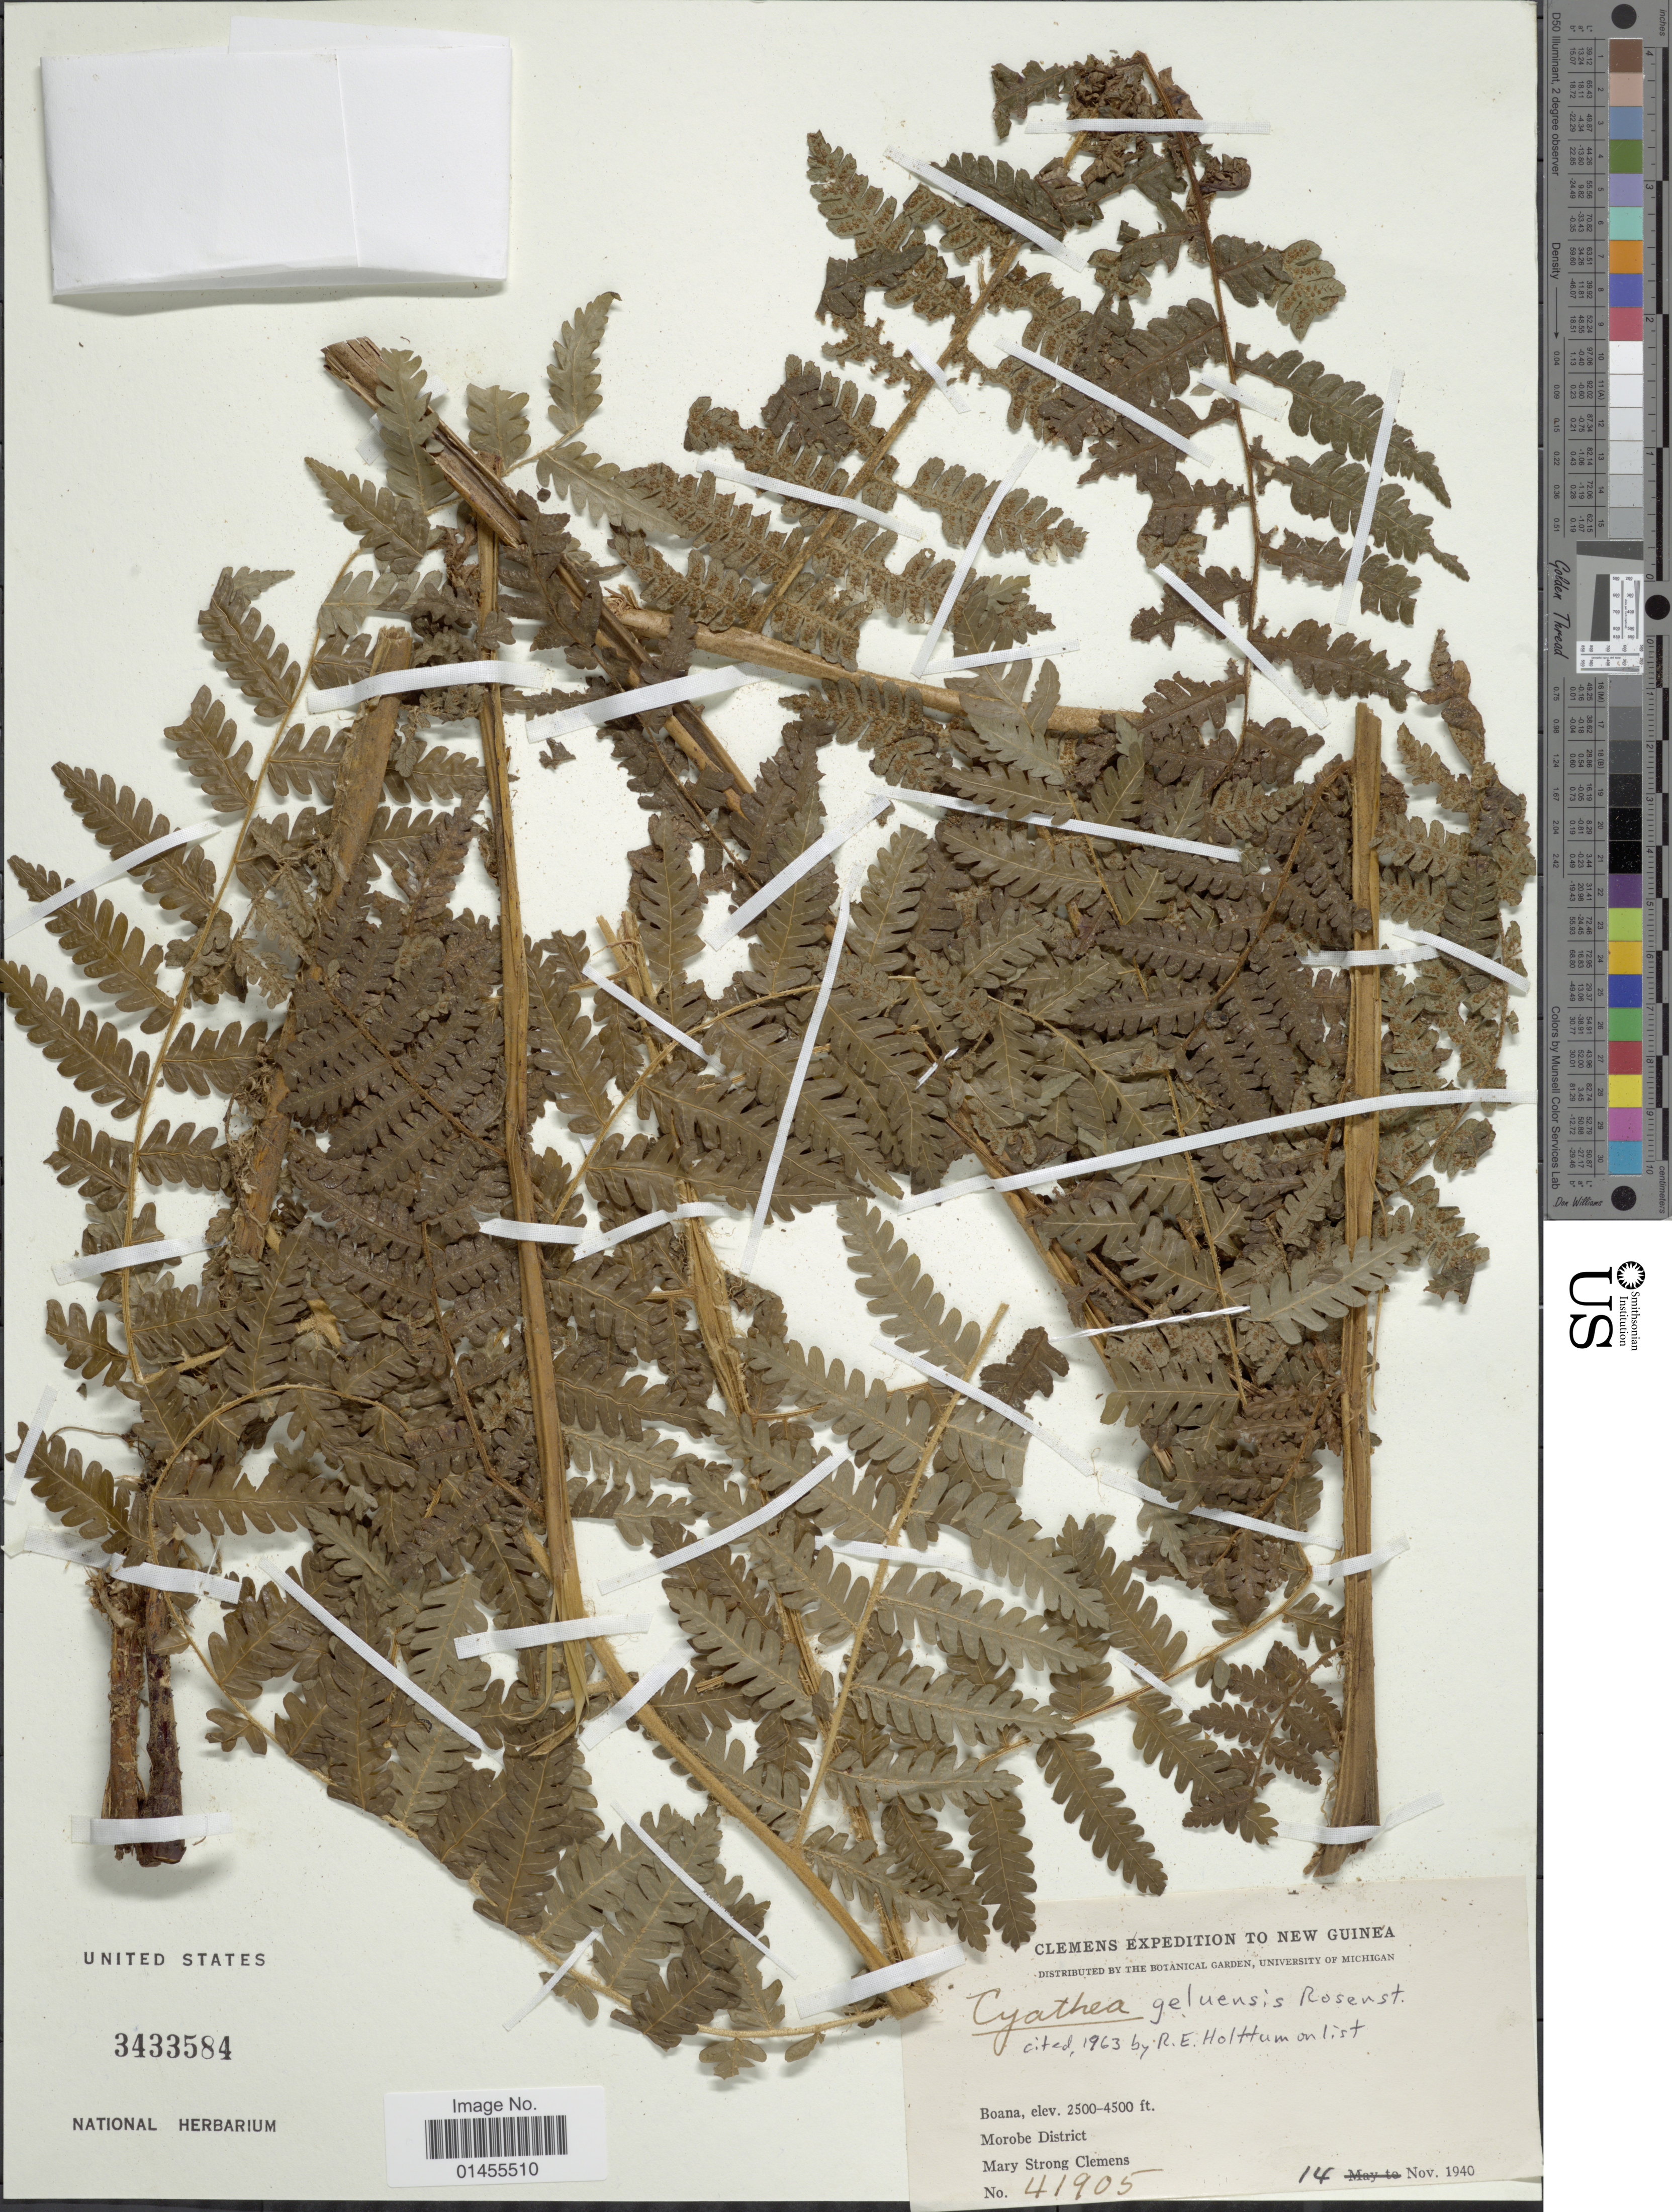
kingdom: Plantae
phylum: Tracheophyta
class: Polypodiopsida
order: Cyatheales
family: Cyatheaceae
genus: Alsophila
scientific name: Alsophila geluensis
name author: (Rosenst.) R.M. Tryon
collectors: M. S. Clemens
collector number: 41905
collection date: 1940-11-14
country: Papua New Guinea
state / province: Morobe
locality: Boana. Morobe District, New Guinea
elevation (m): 762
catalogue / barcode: US 3433584